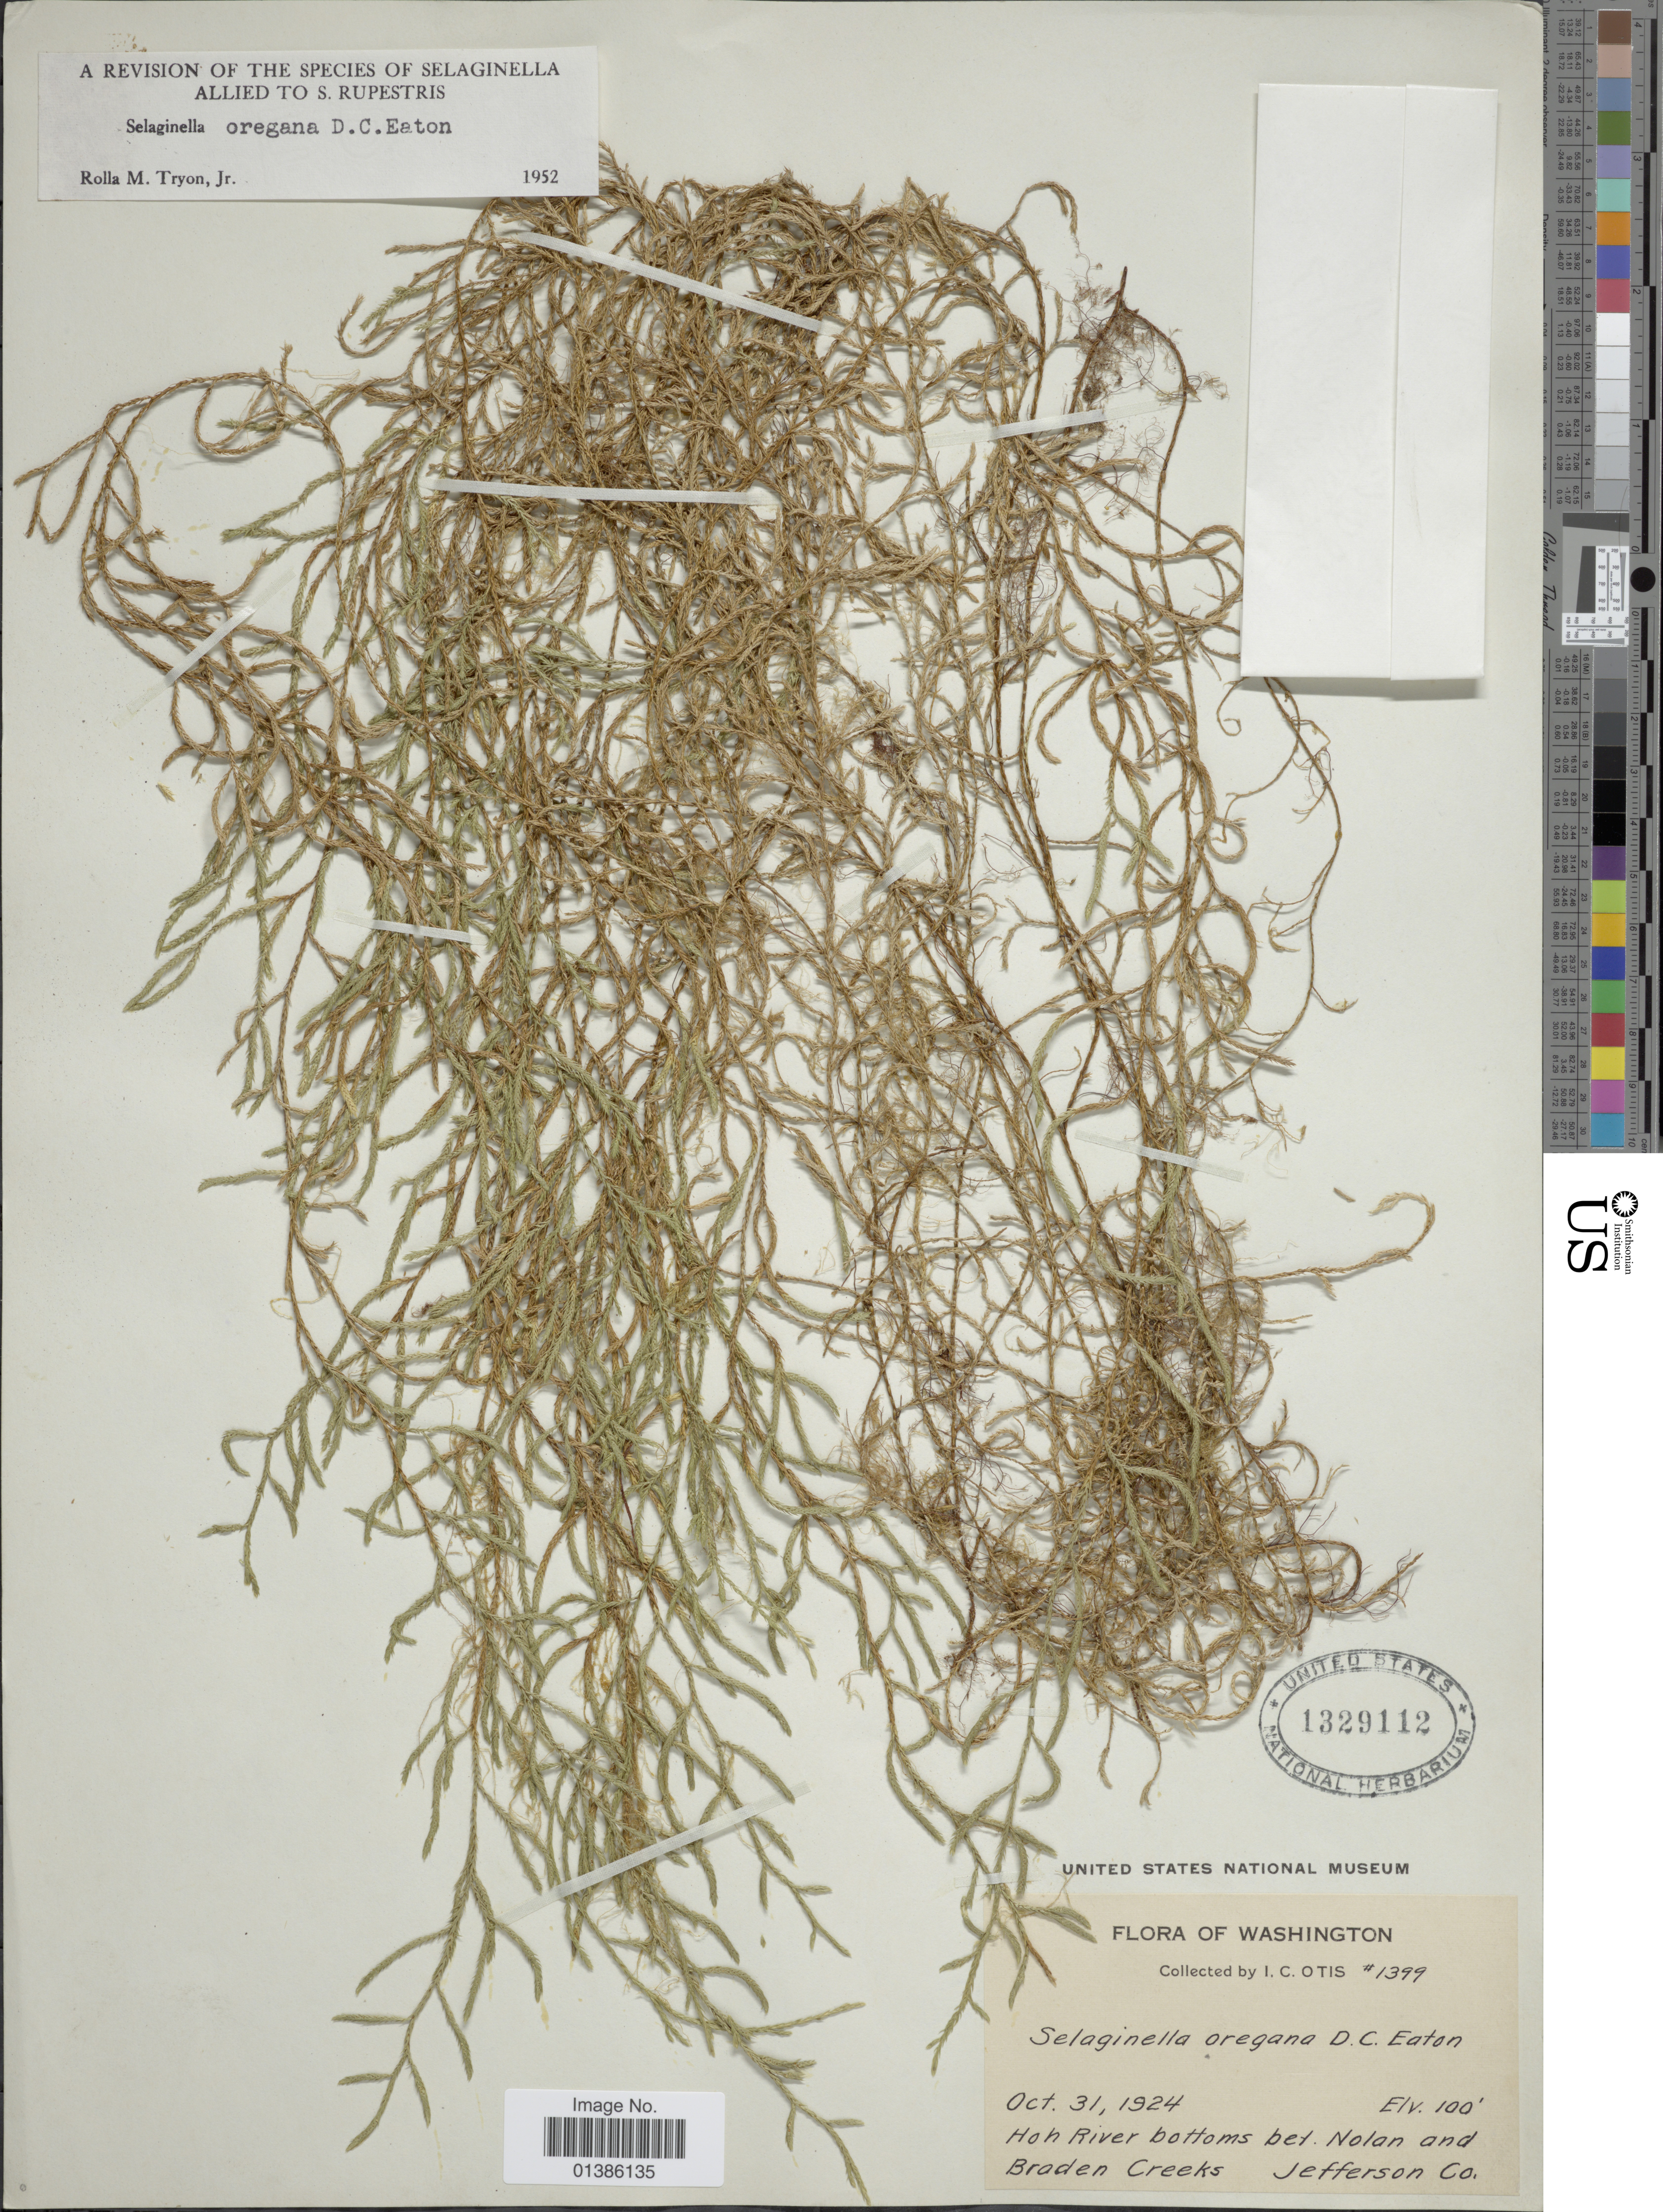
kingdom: Plantae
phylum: Tracheophyta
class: Lycopodiopsida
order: Selaginellales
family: Selaginellaceae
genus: Selaginella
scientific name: Selaginella oregana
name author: D.C. Eaton ex S. Watson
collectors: I. C. Otis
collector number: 1399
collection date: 1924-10-31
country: United States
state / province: Washington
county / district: Jefferson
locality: Hoh River bottoms bet. Nolan and Braden Creeks. Jefferson Co.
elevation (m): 30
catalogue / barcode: US 1329112